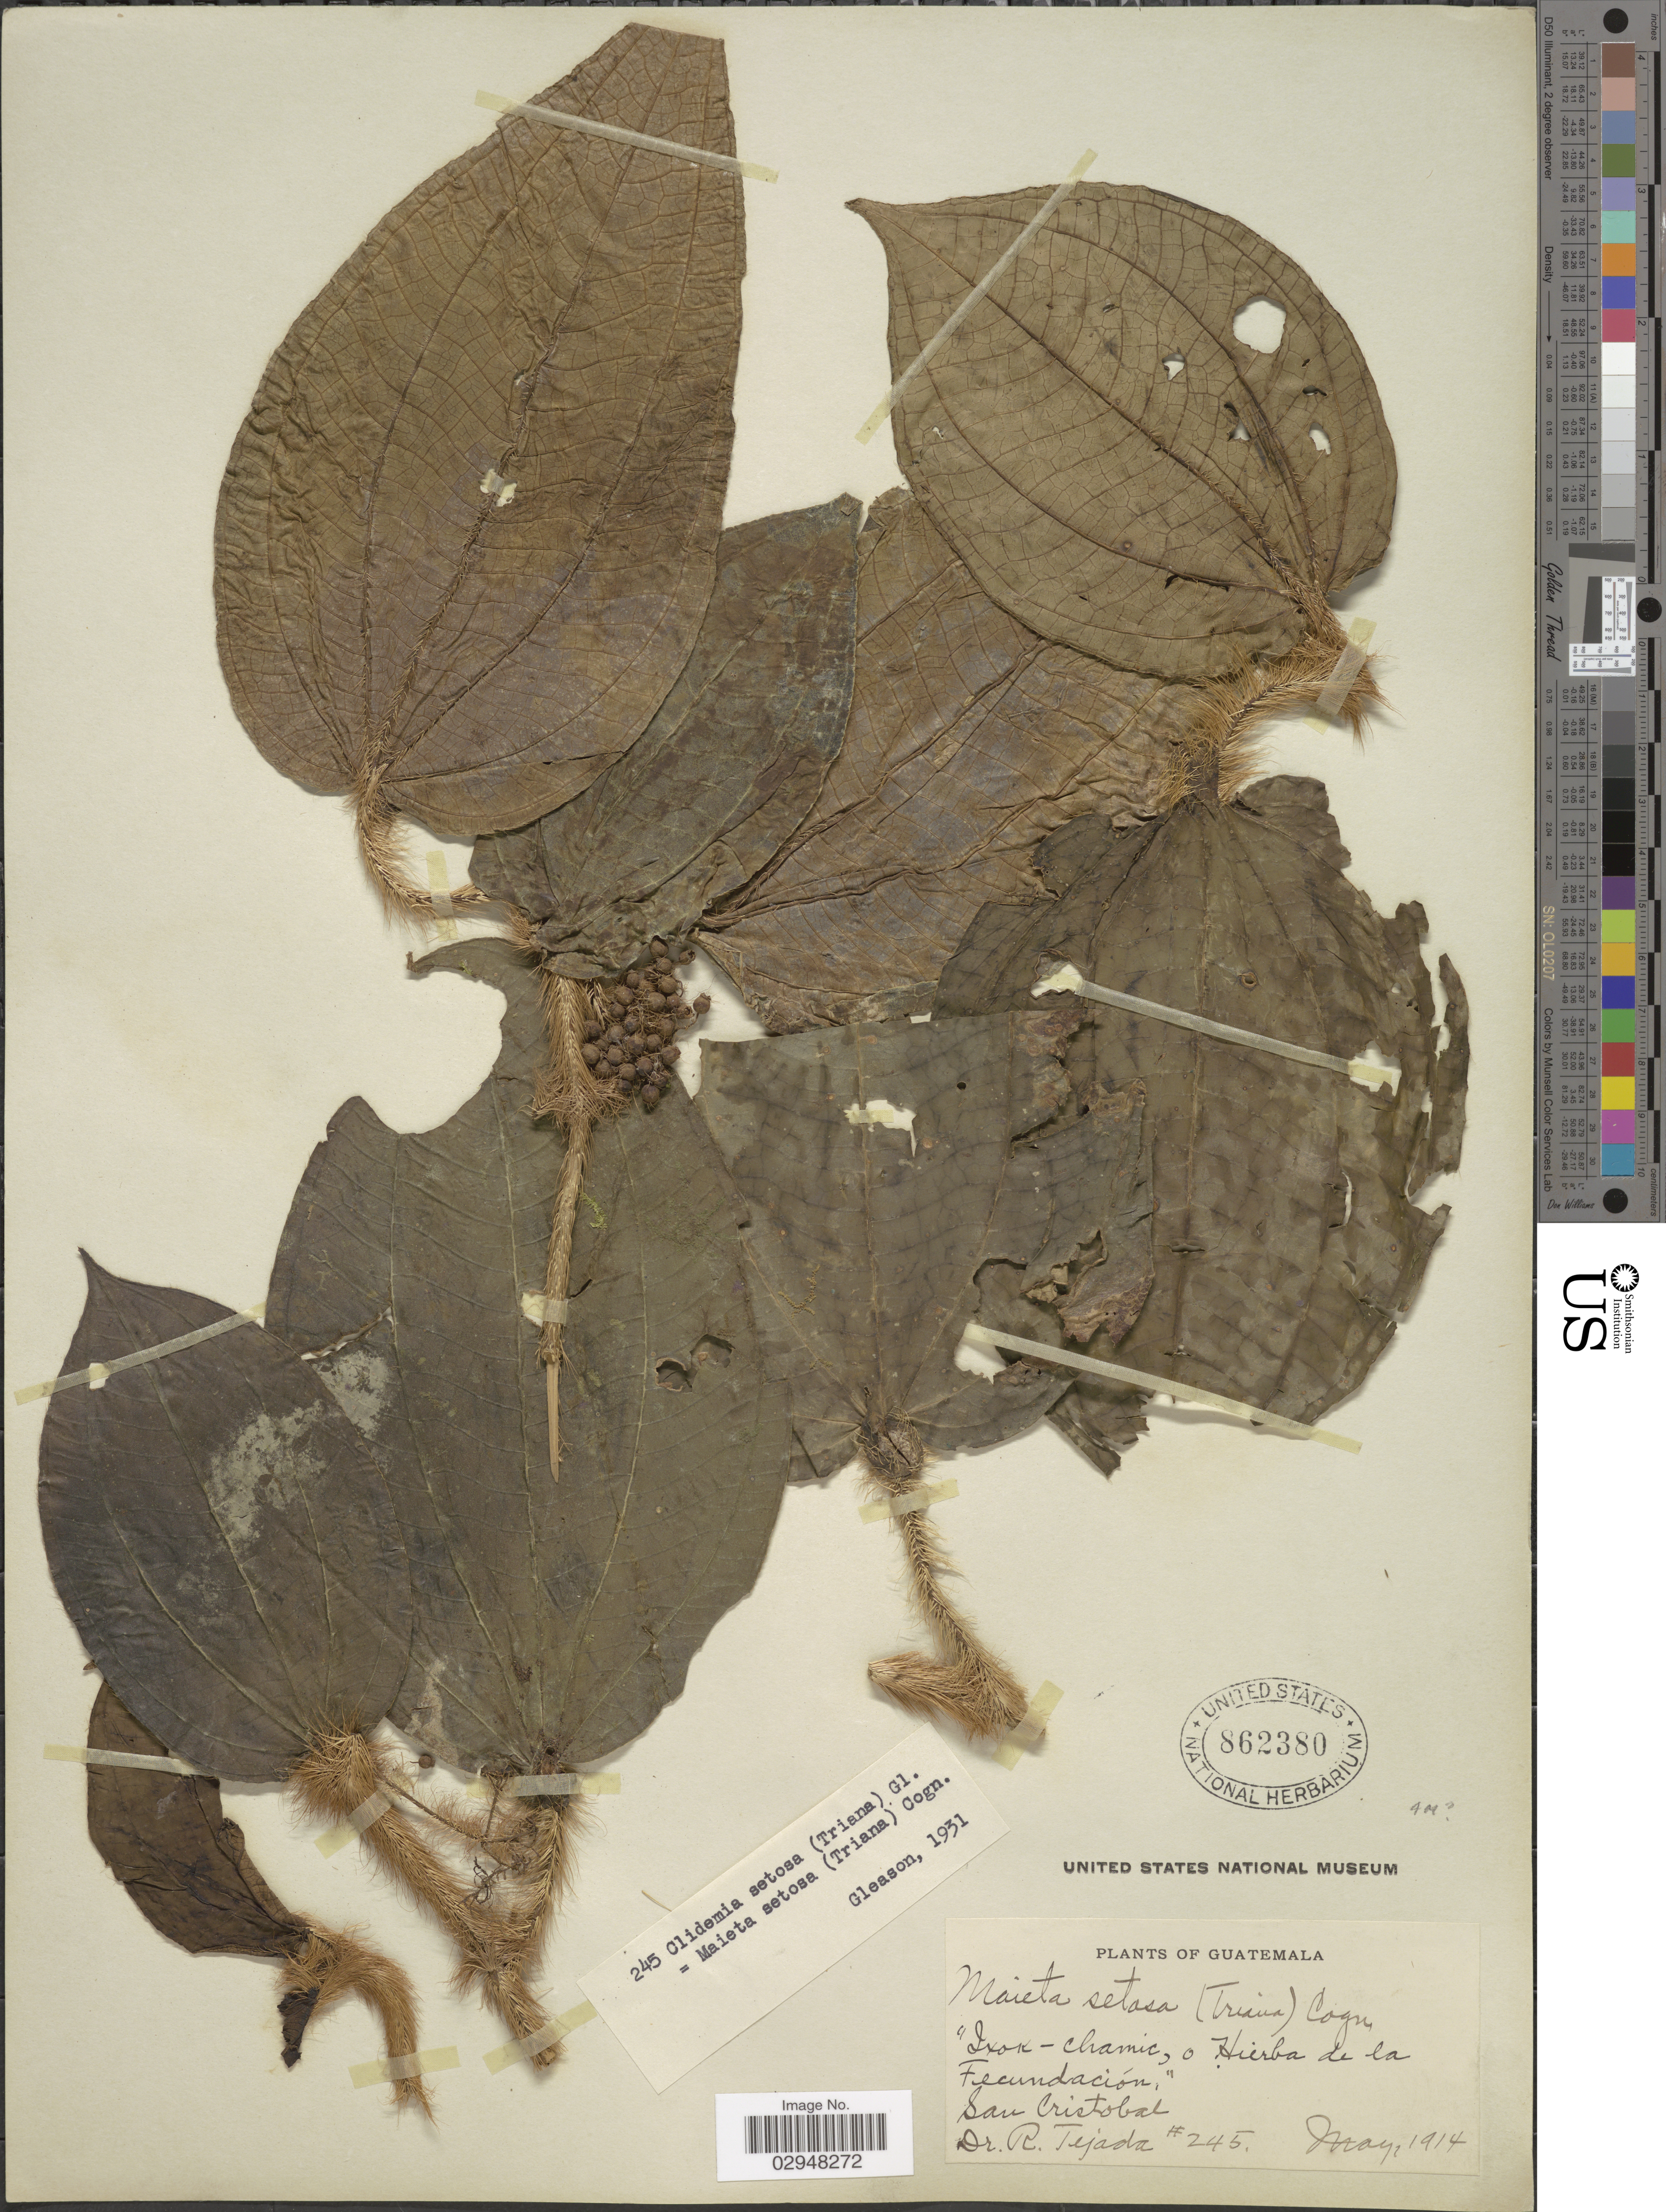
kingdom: Plantae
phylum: Tracheophyta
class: Magnoliopsida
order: Myrtales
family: Melastomataceae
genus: Clidemia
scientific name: Clidemia setosa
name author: (Triana) Gleason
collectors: R. Tejada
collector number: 245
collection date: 1914-05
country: Guatemala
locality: San Cristobal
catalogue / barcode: US 862380